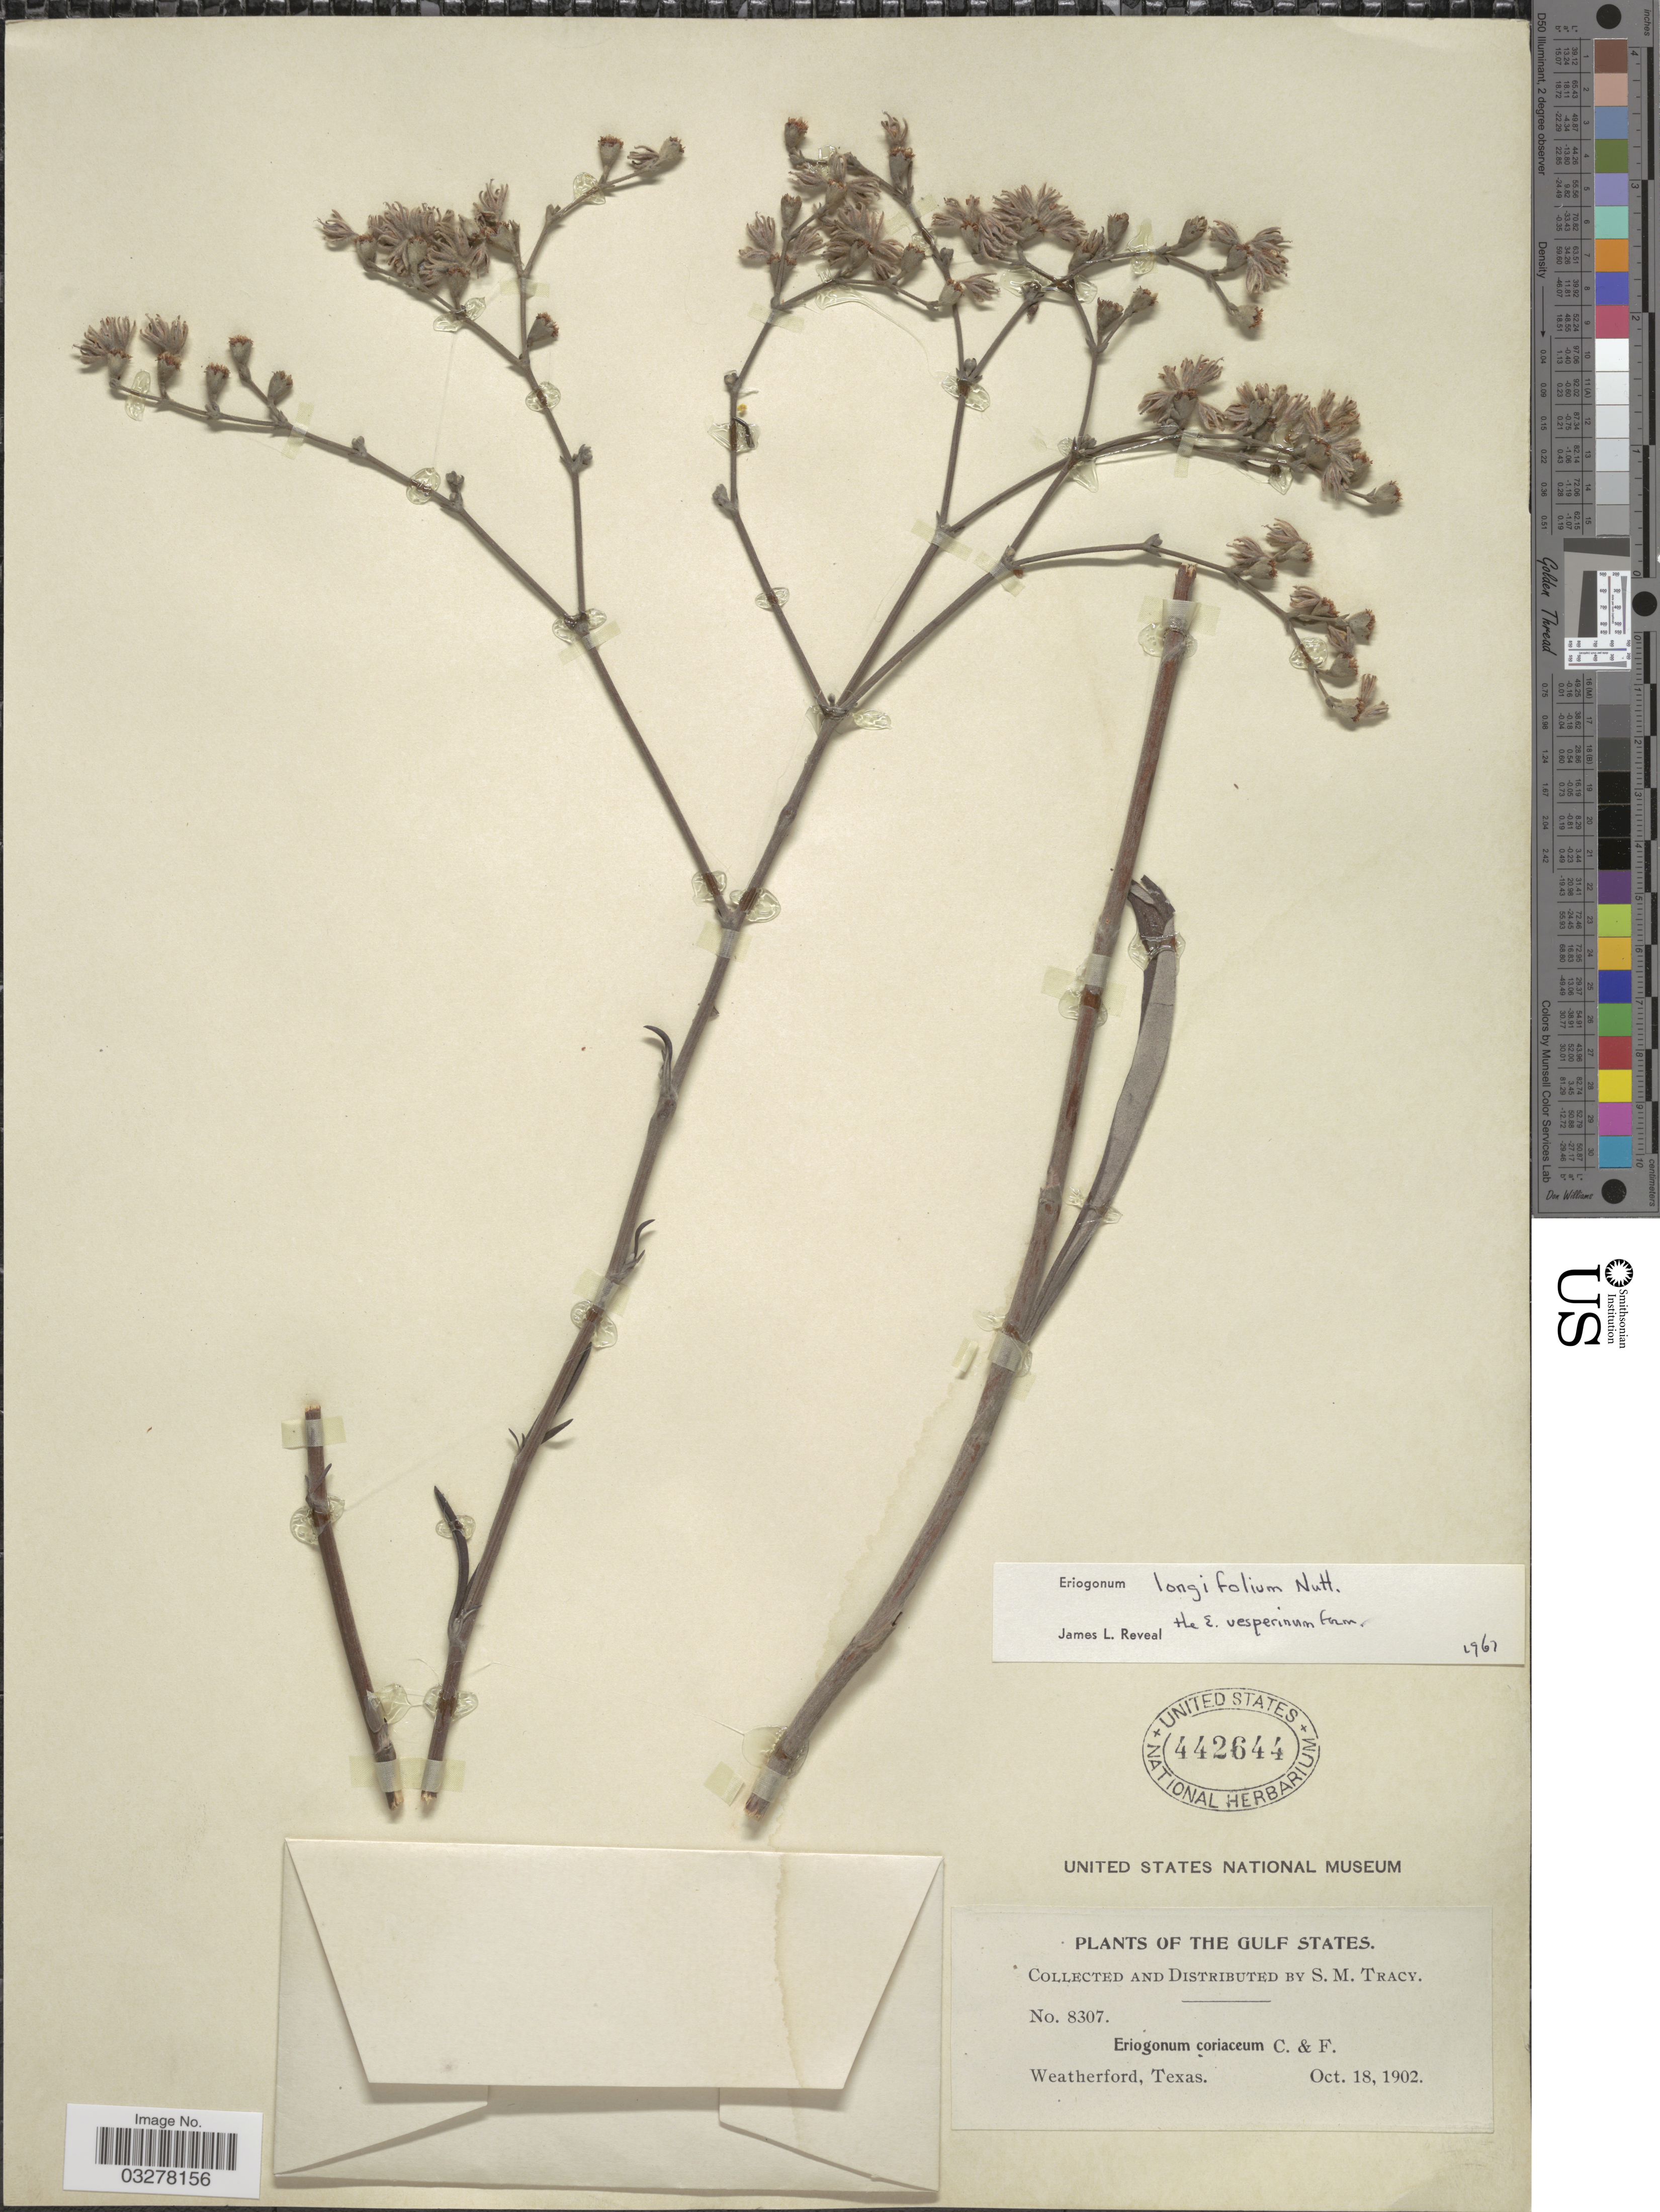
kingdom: Plantae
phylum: Tracheophyta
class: Magnoliopsida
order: Caryophyllales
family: Polygonaceae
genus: Eriogonum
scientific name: Eriogonum longifolium var. longifolium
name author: Nutt.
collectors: S. M. Tracy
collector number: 8307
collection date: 1902-10-18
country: United States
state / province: Texas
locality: The Gulf States. Weatherford.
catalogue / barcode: US 442644